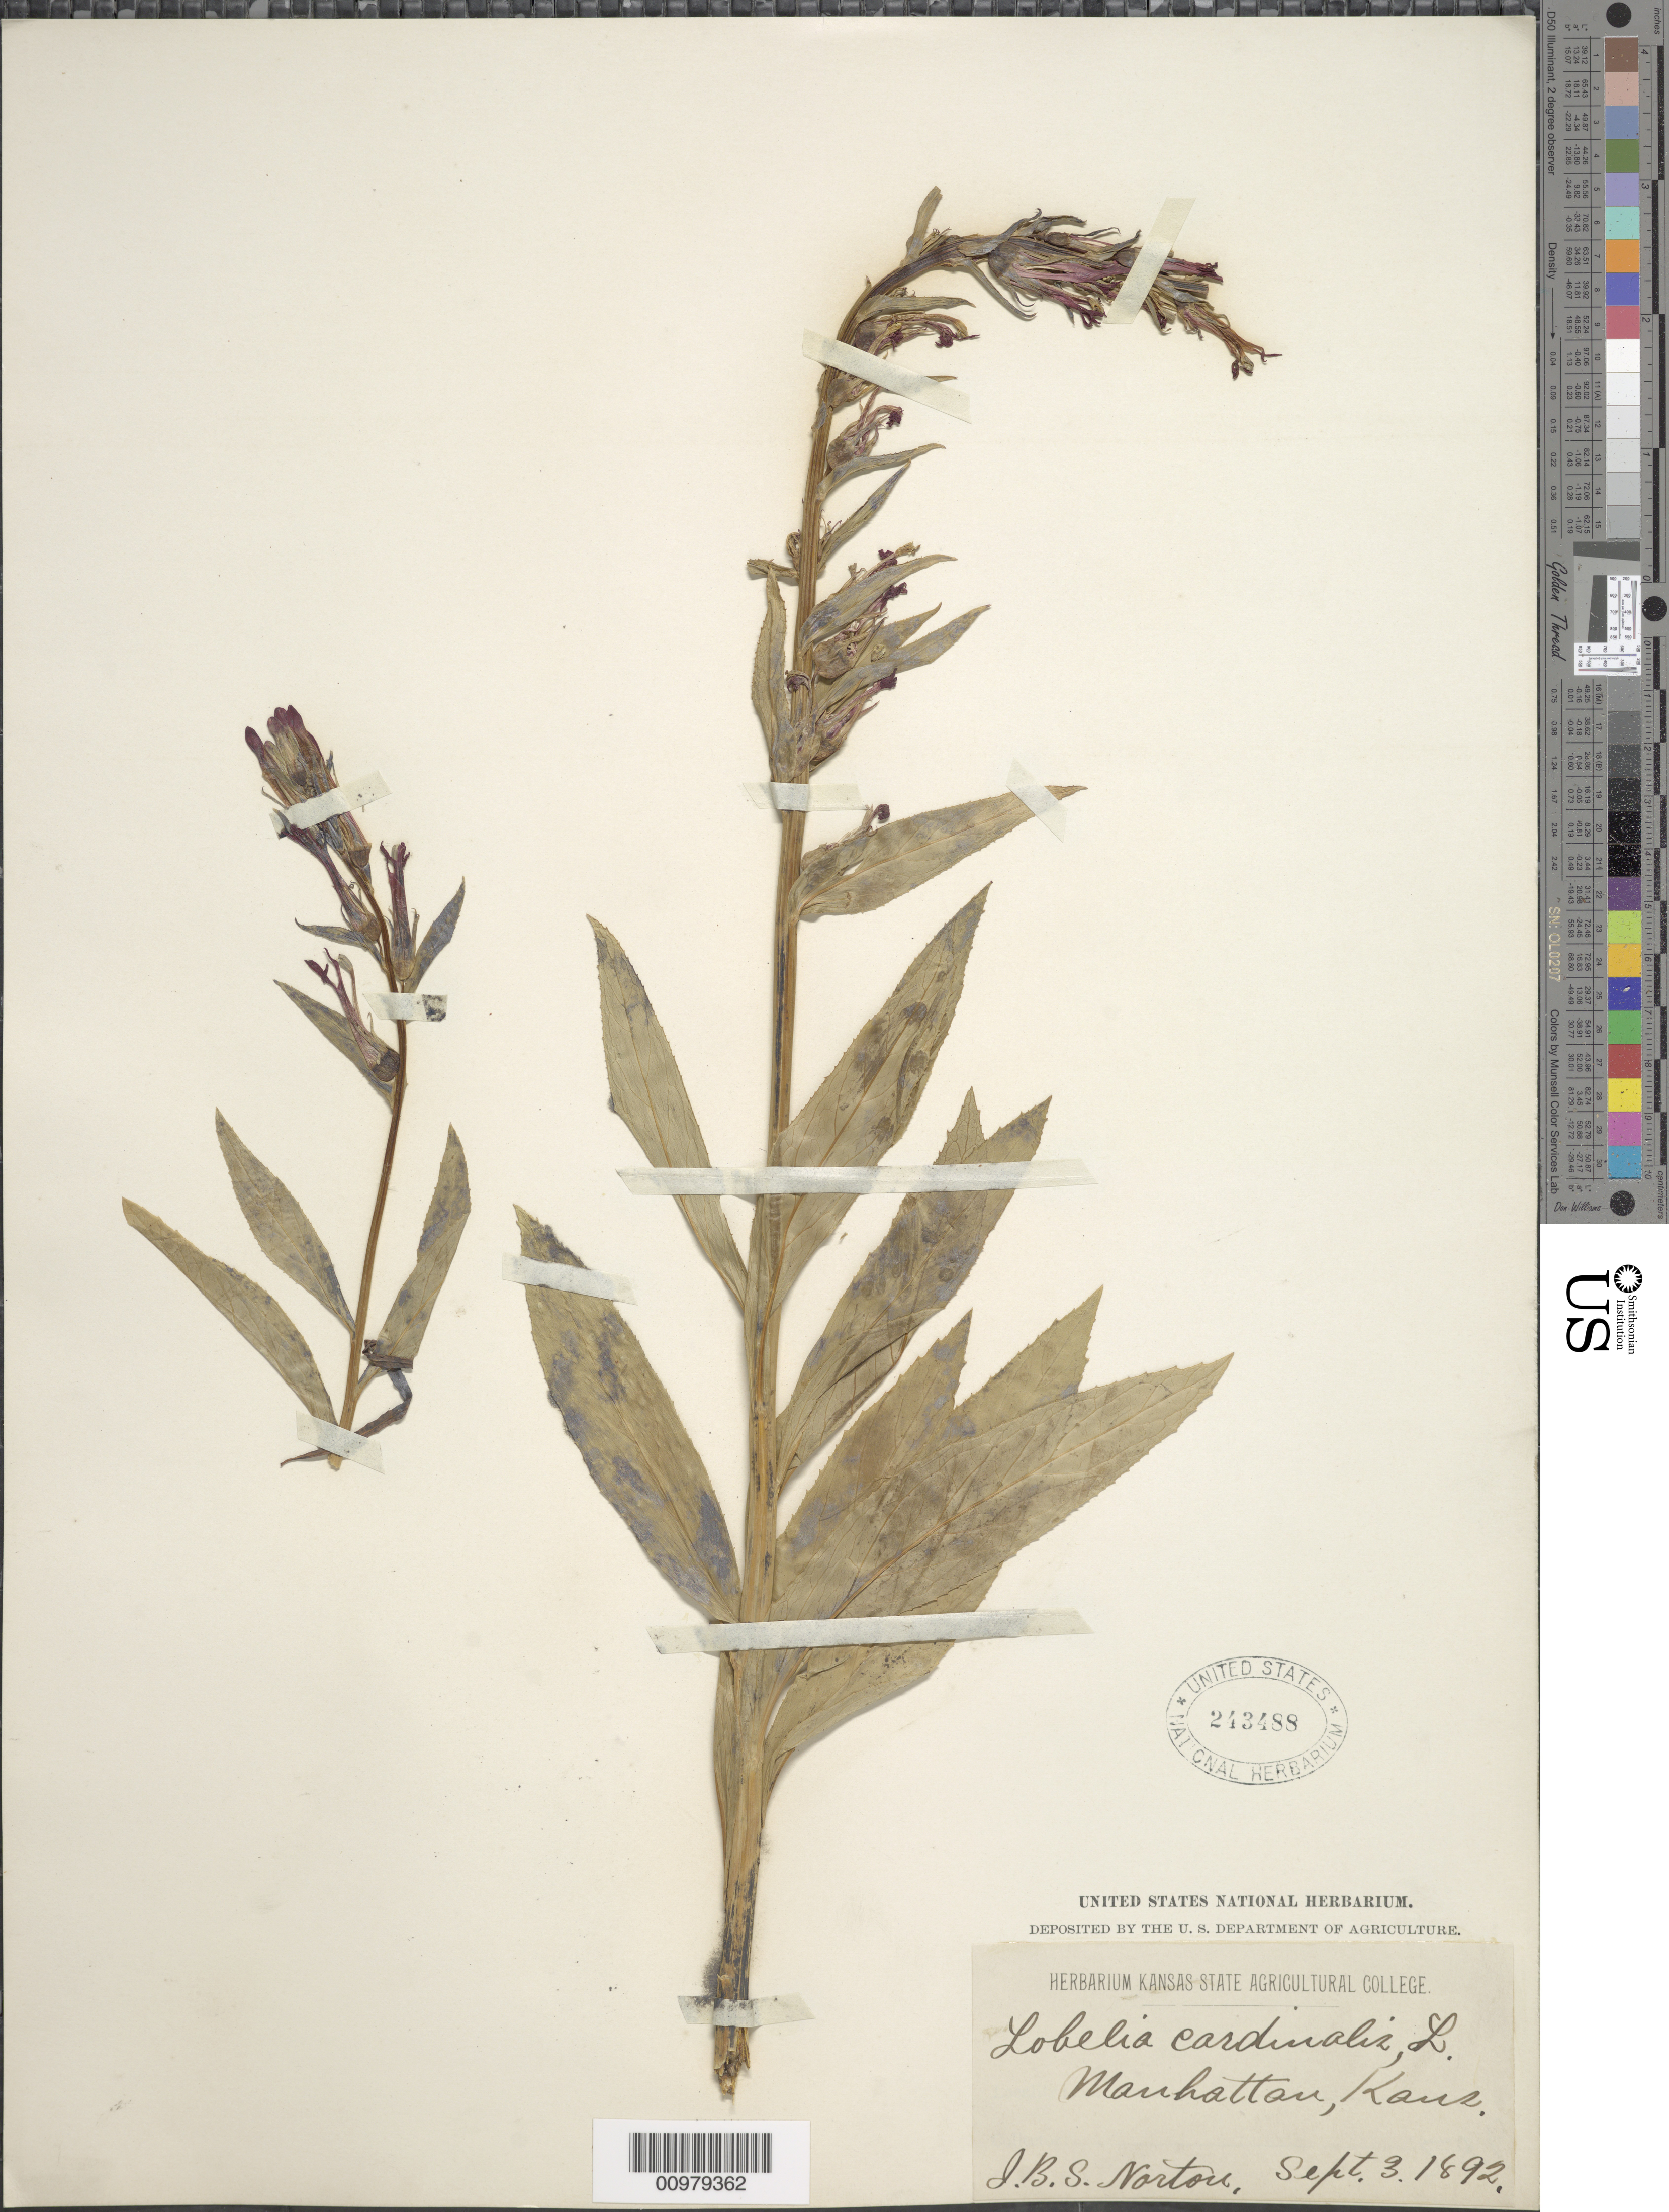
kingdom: Plantae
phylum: Tracheophyta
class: Magnoliopsida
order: Asterales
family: Campanulaceae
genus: Lobelia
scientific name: Lobelia cardinalis var. phyllostachya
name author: (Engelm.) McVaugh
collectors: J. B. S. Norton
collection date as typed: Sept. 3, 1892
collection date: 1892-09-03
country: United States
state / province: Kansas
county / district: Pottawatomie / Riley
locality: Manhattan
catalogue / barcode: US 243488